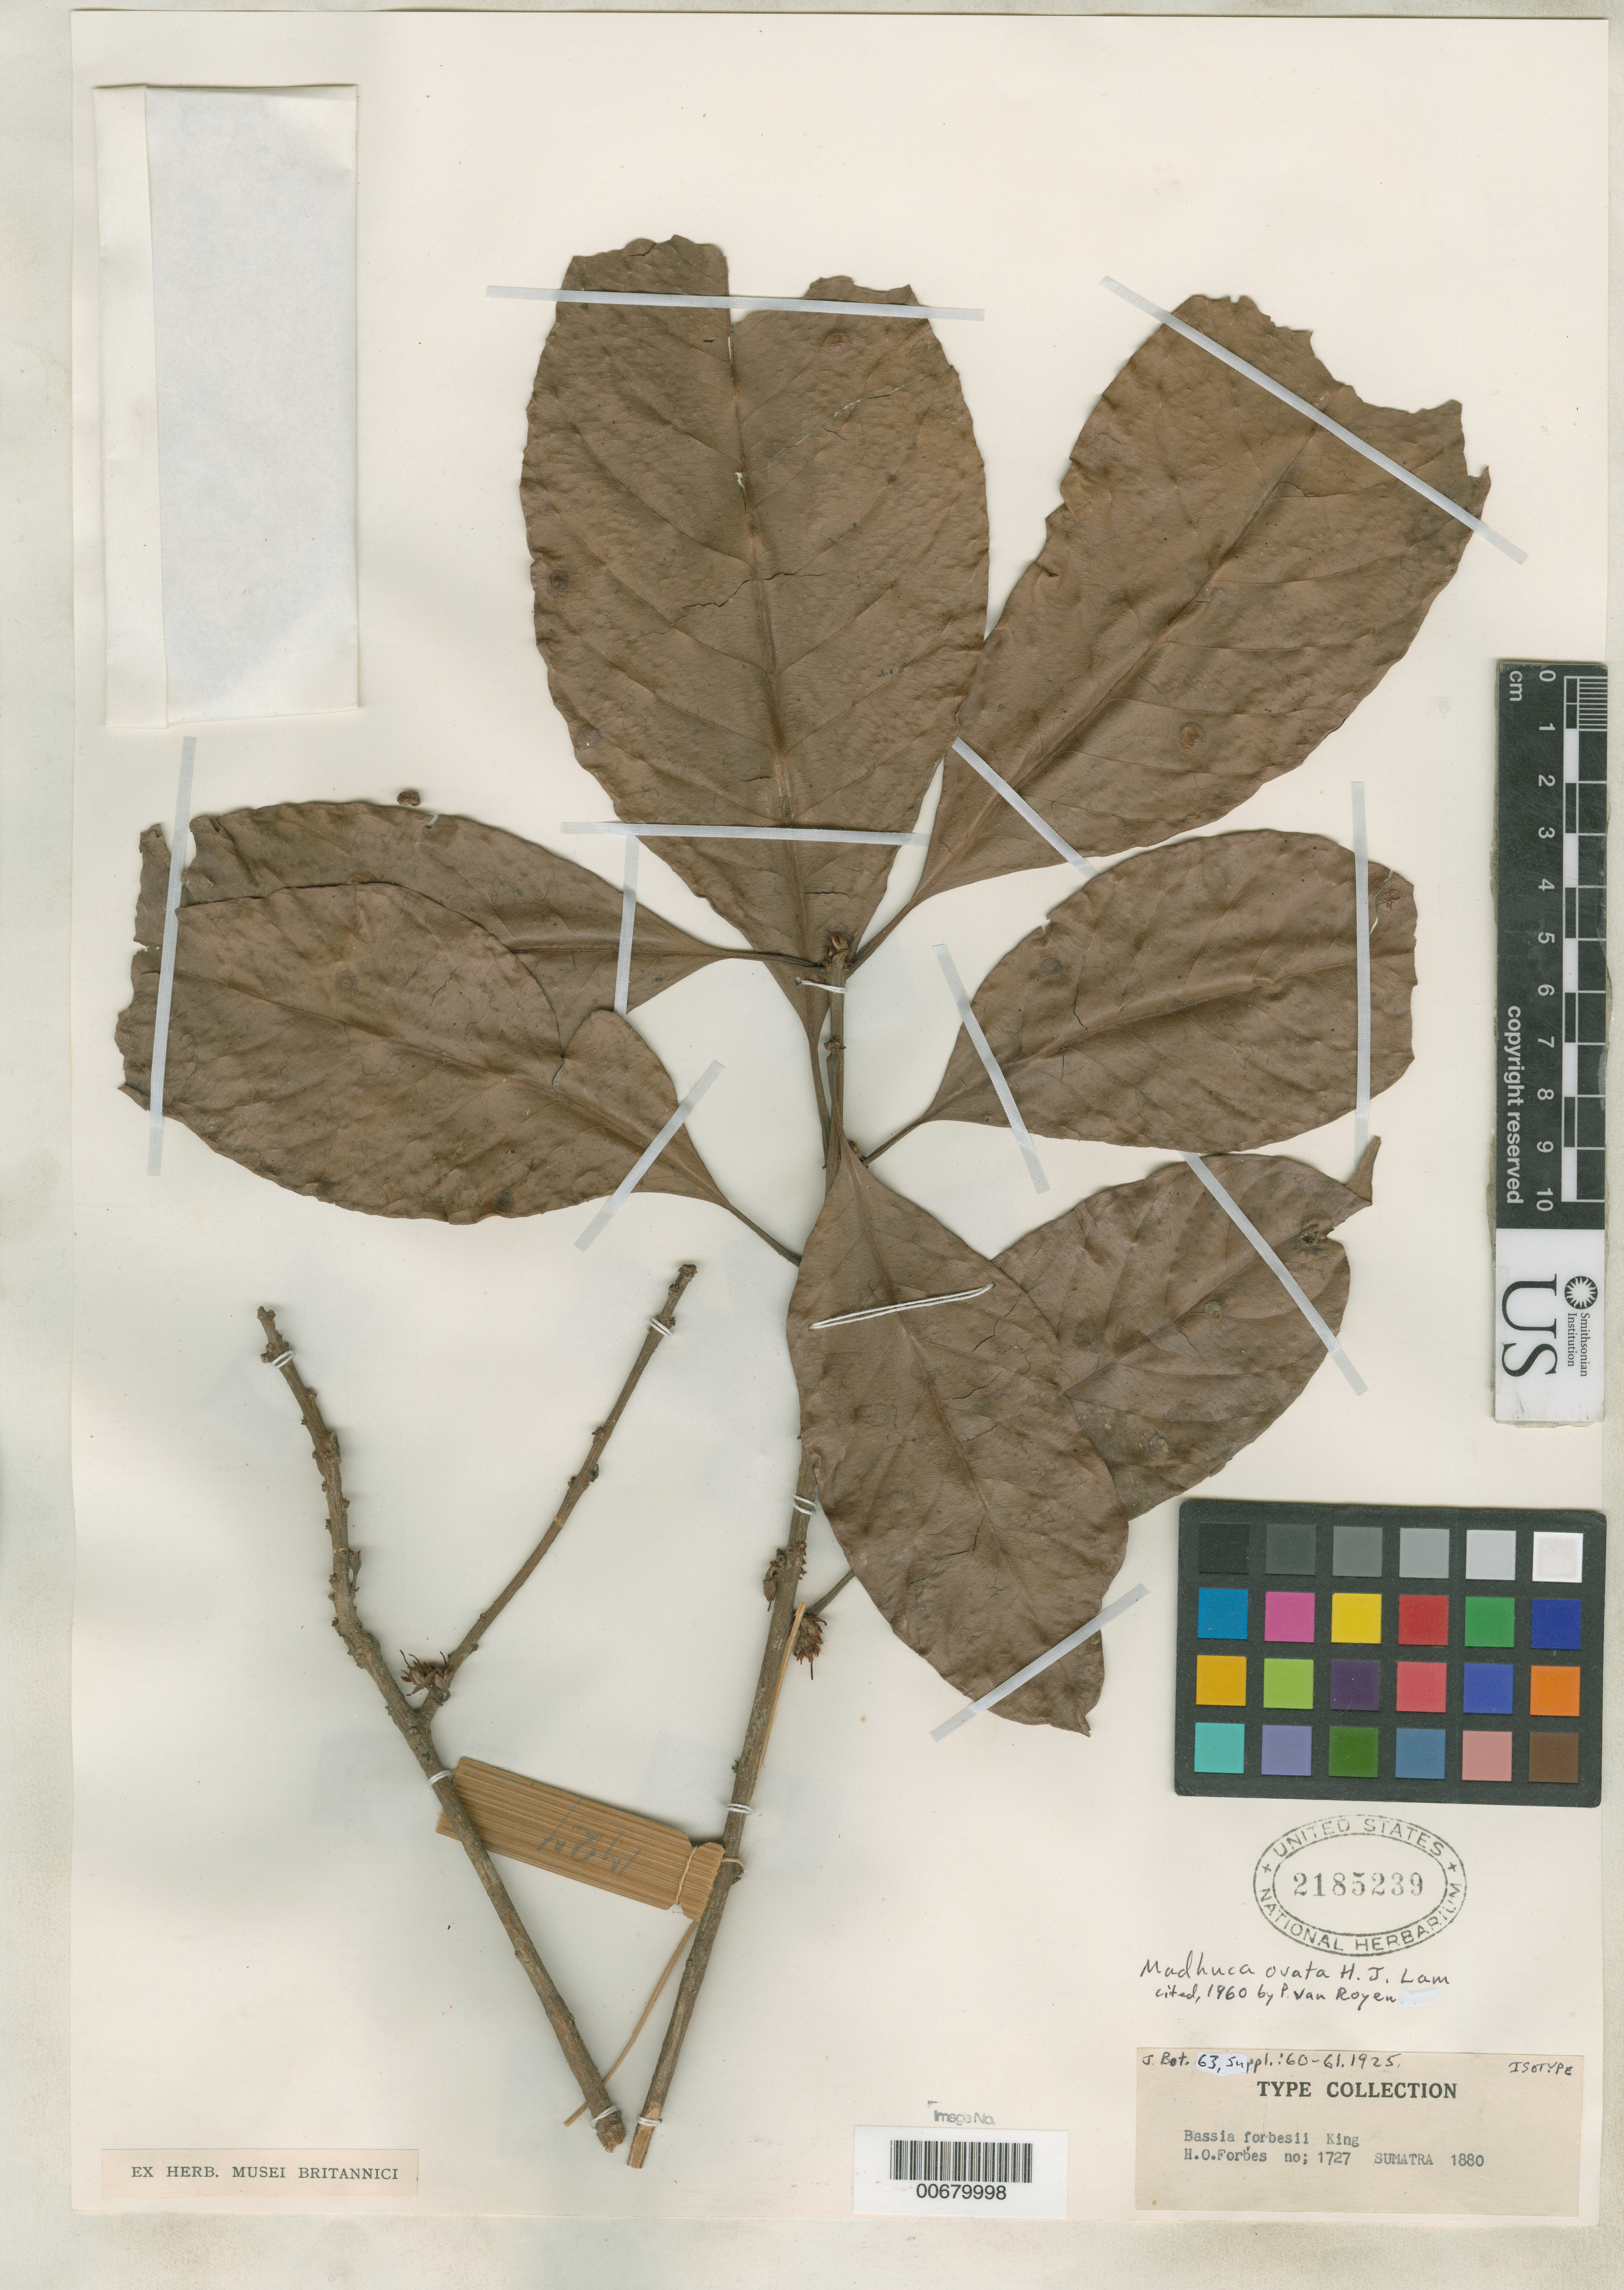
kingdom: Plantae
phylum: Tracheophyta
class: Magnoliopsida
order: Ericales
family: Sapotaceae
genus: Bassia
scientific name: Bassia forbesii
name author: King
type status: Isotype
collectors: H. O. Forbes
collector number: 1727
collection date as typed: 1880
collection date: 1880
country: Indonesia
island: Sumatra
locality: Sumatra.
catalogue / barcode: US 2185239